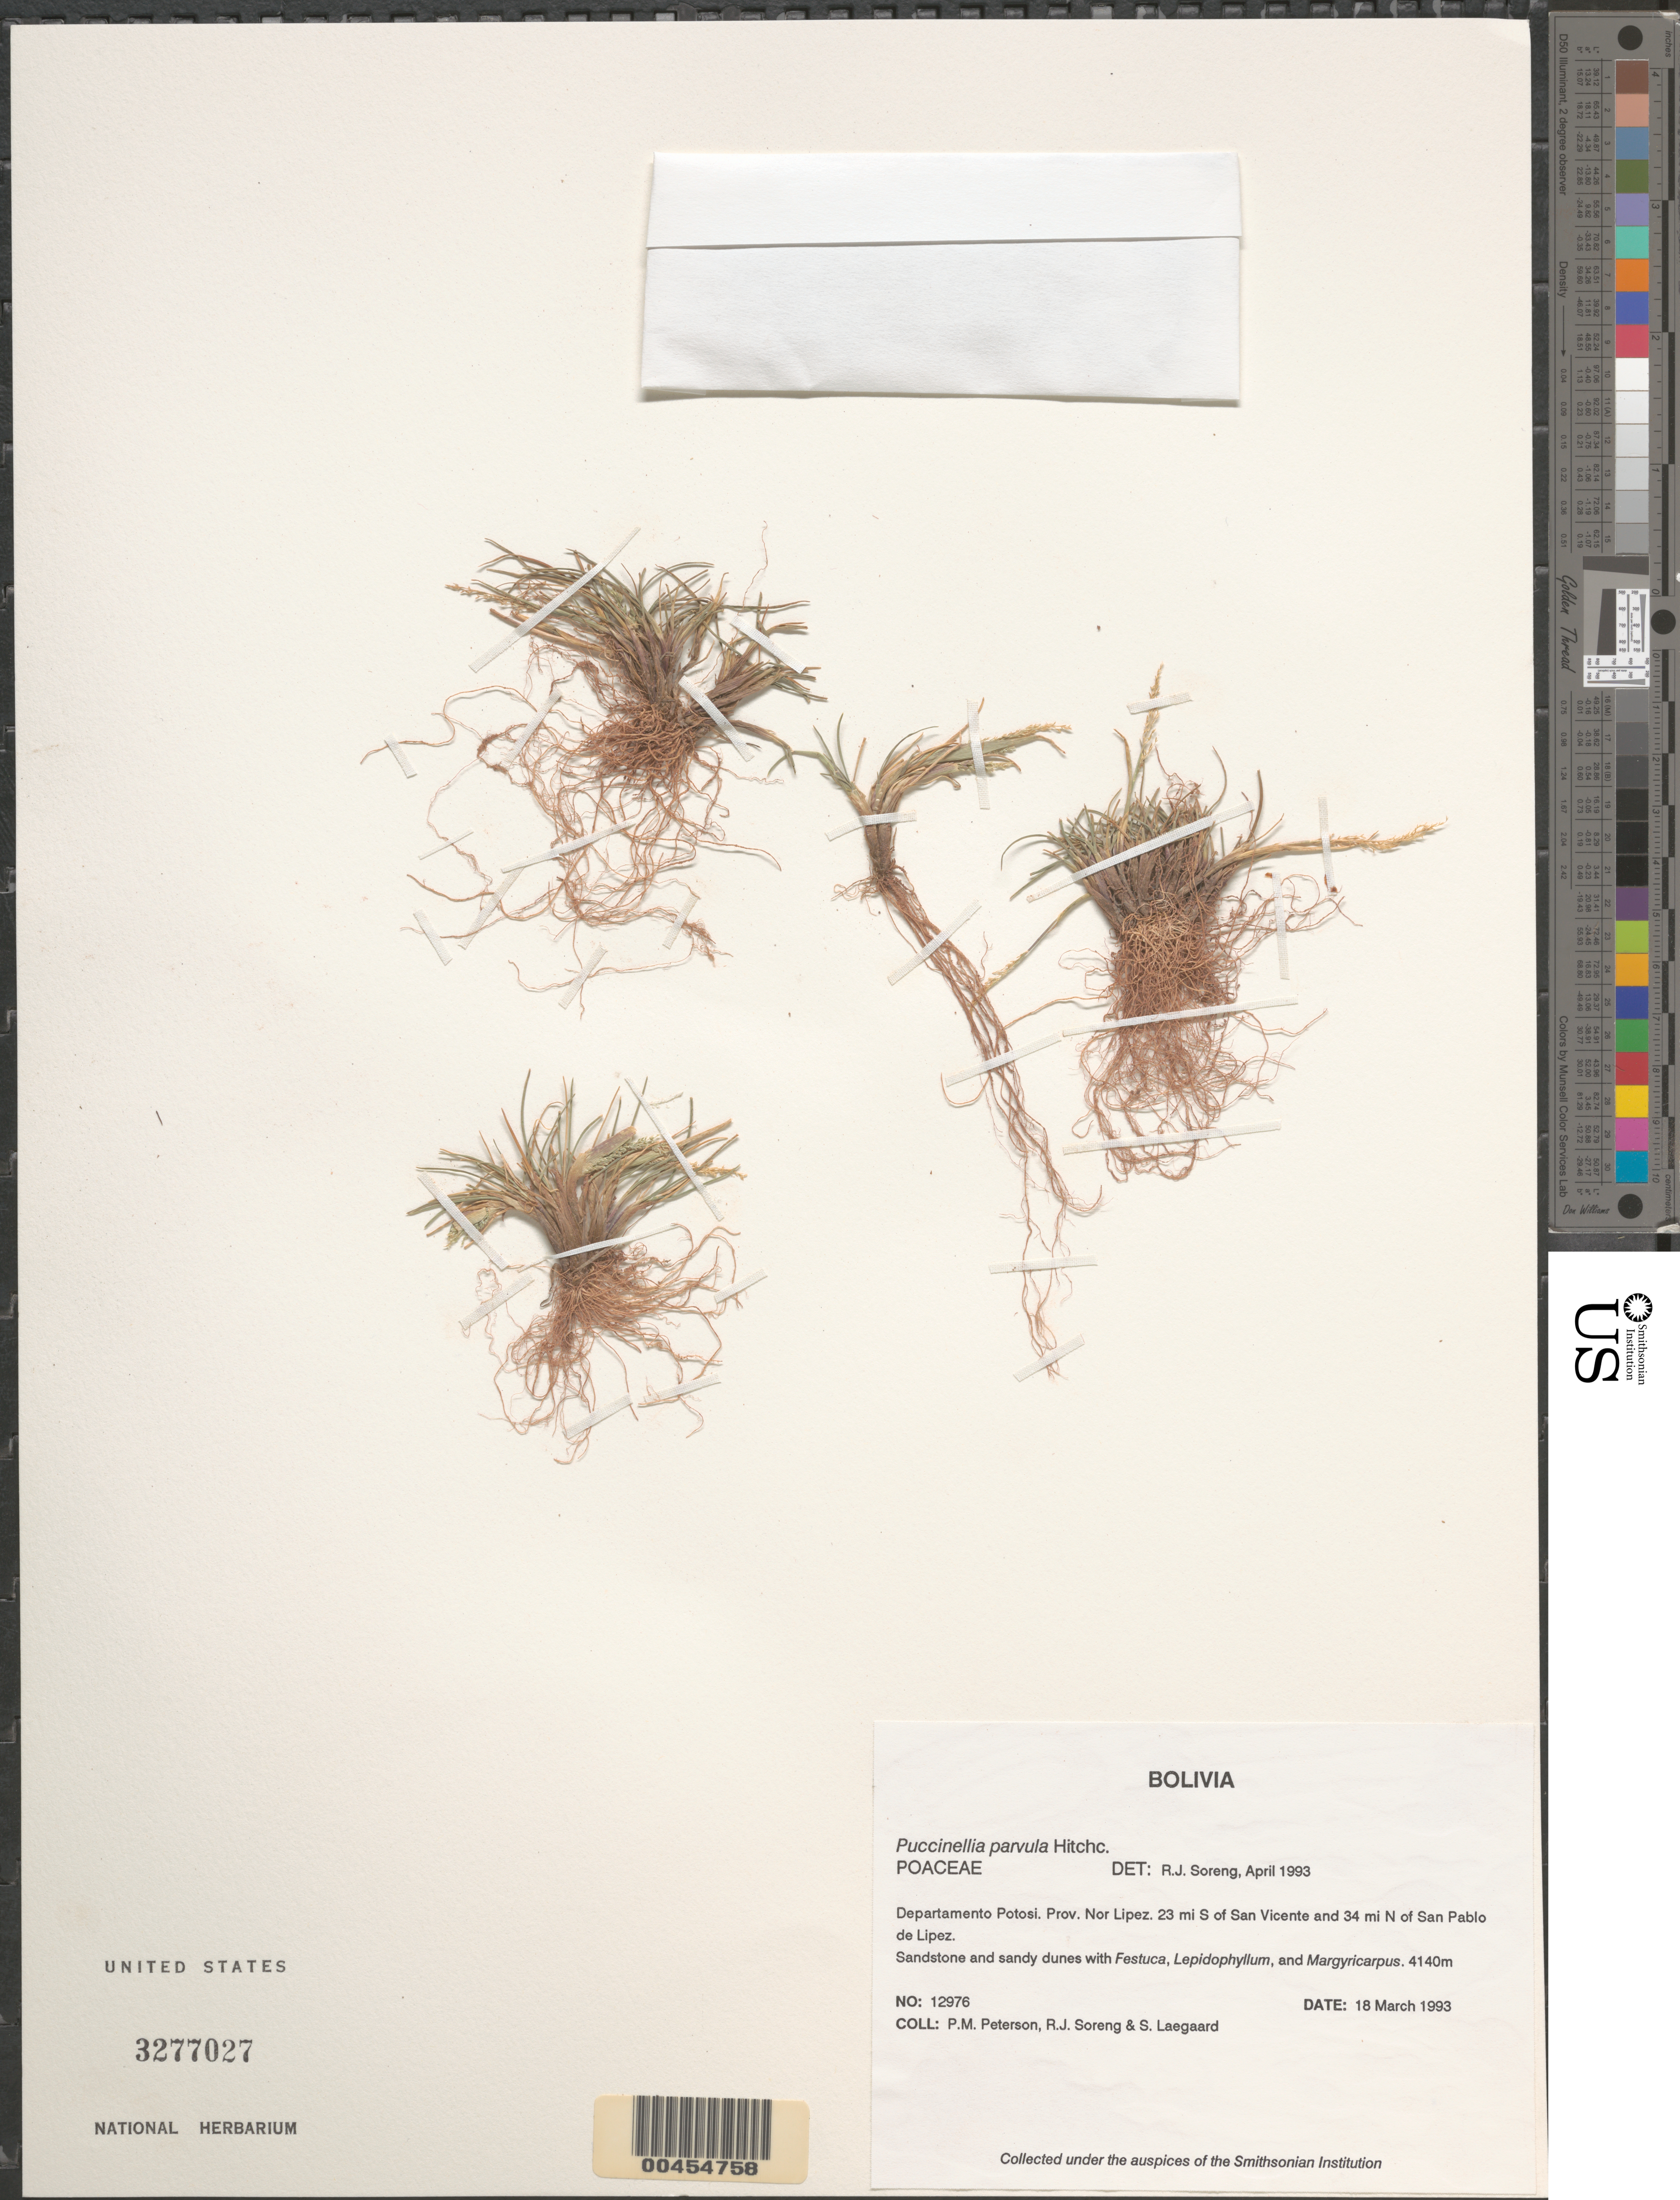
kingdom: Plantae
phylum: Tracheophyta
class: Liliopsida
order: Poales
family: Poaceae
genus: Puccinellia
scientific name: Puccinellia parvula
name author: Hitchc.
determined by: Soreng, Robert J., Research Associate (BOT), Smithsonian Institution - National Museum of Natural History (UNITED STATES)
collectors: P. M. Peterson, R. J. Soreng & S. Lægaard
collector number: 12976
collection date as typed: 18 Mar 1993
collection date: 1993-03-18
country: Bolivia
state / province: Potosí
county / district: Nor Lípez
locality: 14 mi S of San Vicente and 43 mi N of San Pablo de Lipez.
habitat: Sandstone and sandy dunes with Festuca, Lepidophyllum, and Margyricarpus.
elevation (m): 4140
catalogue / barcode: US 3277027